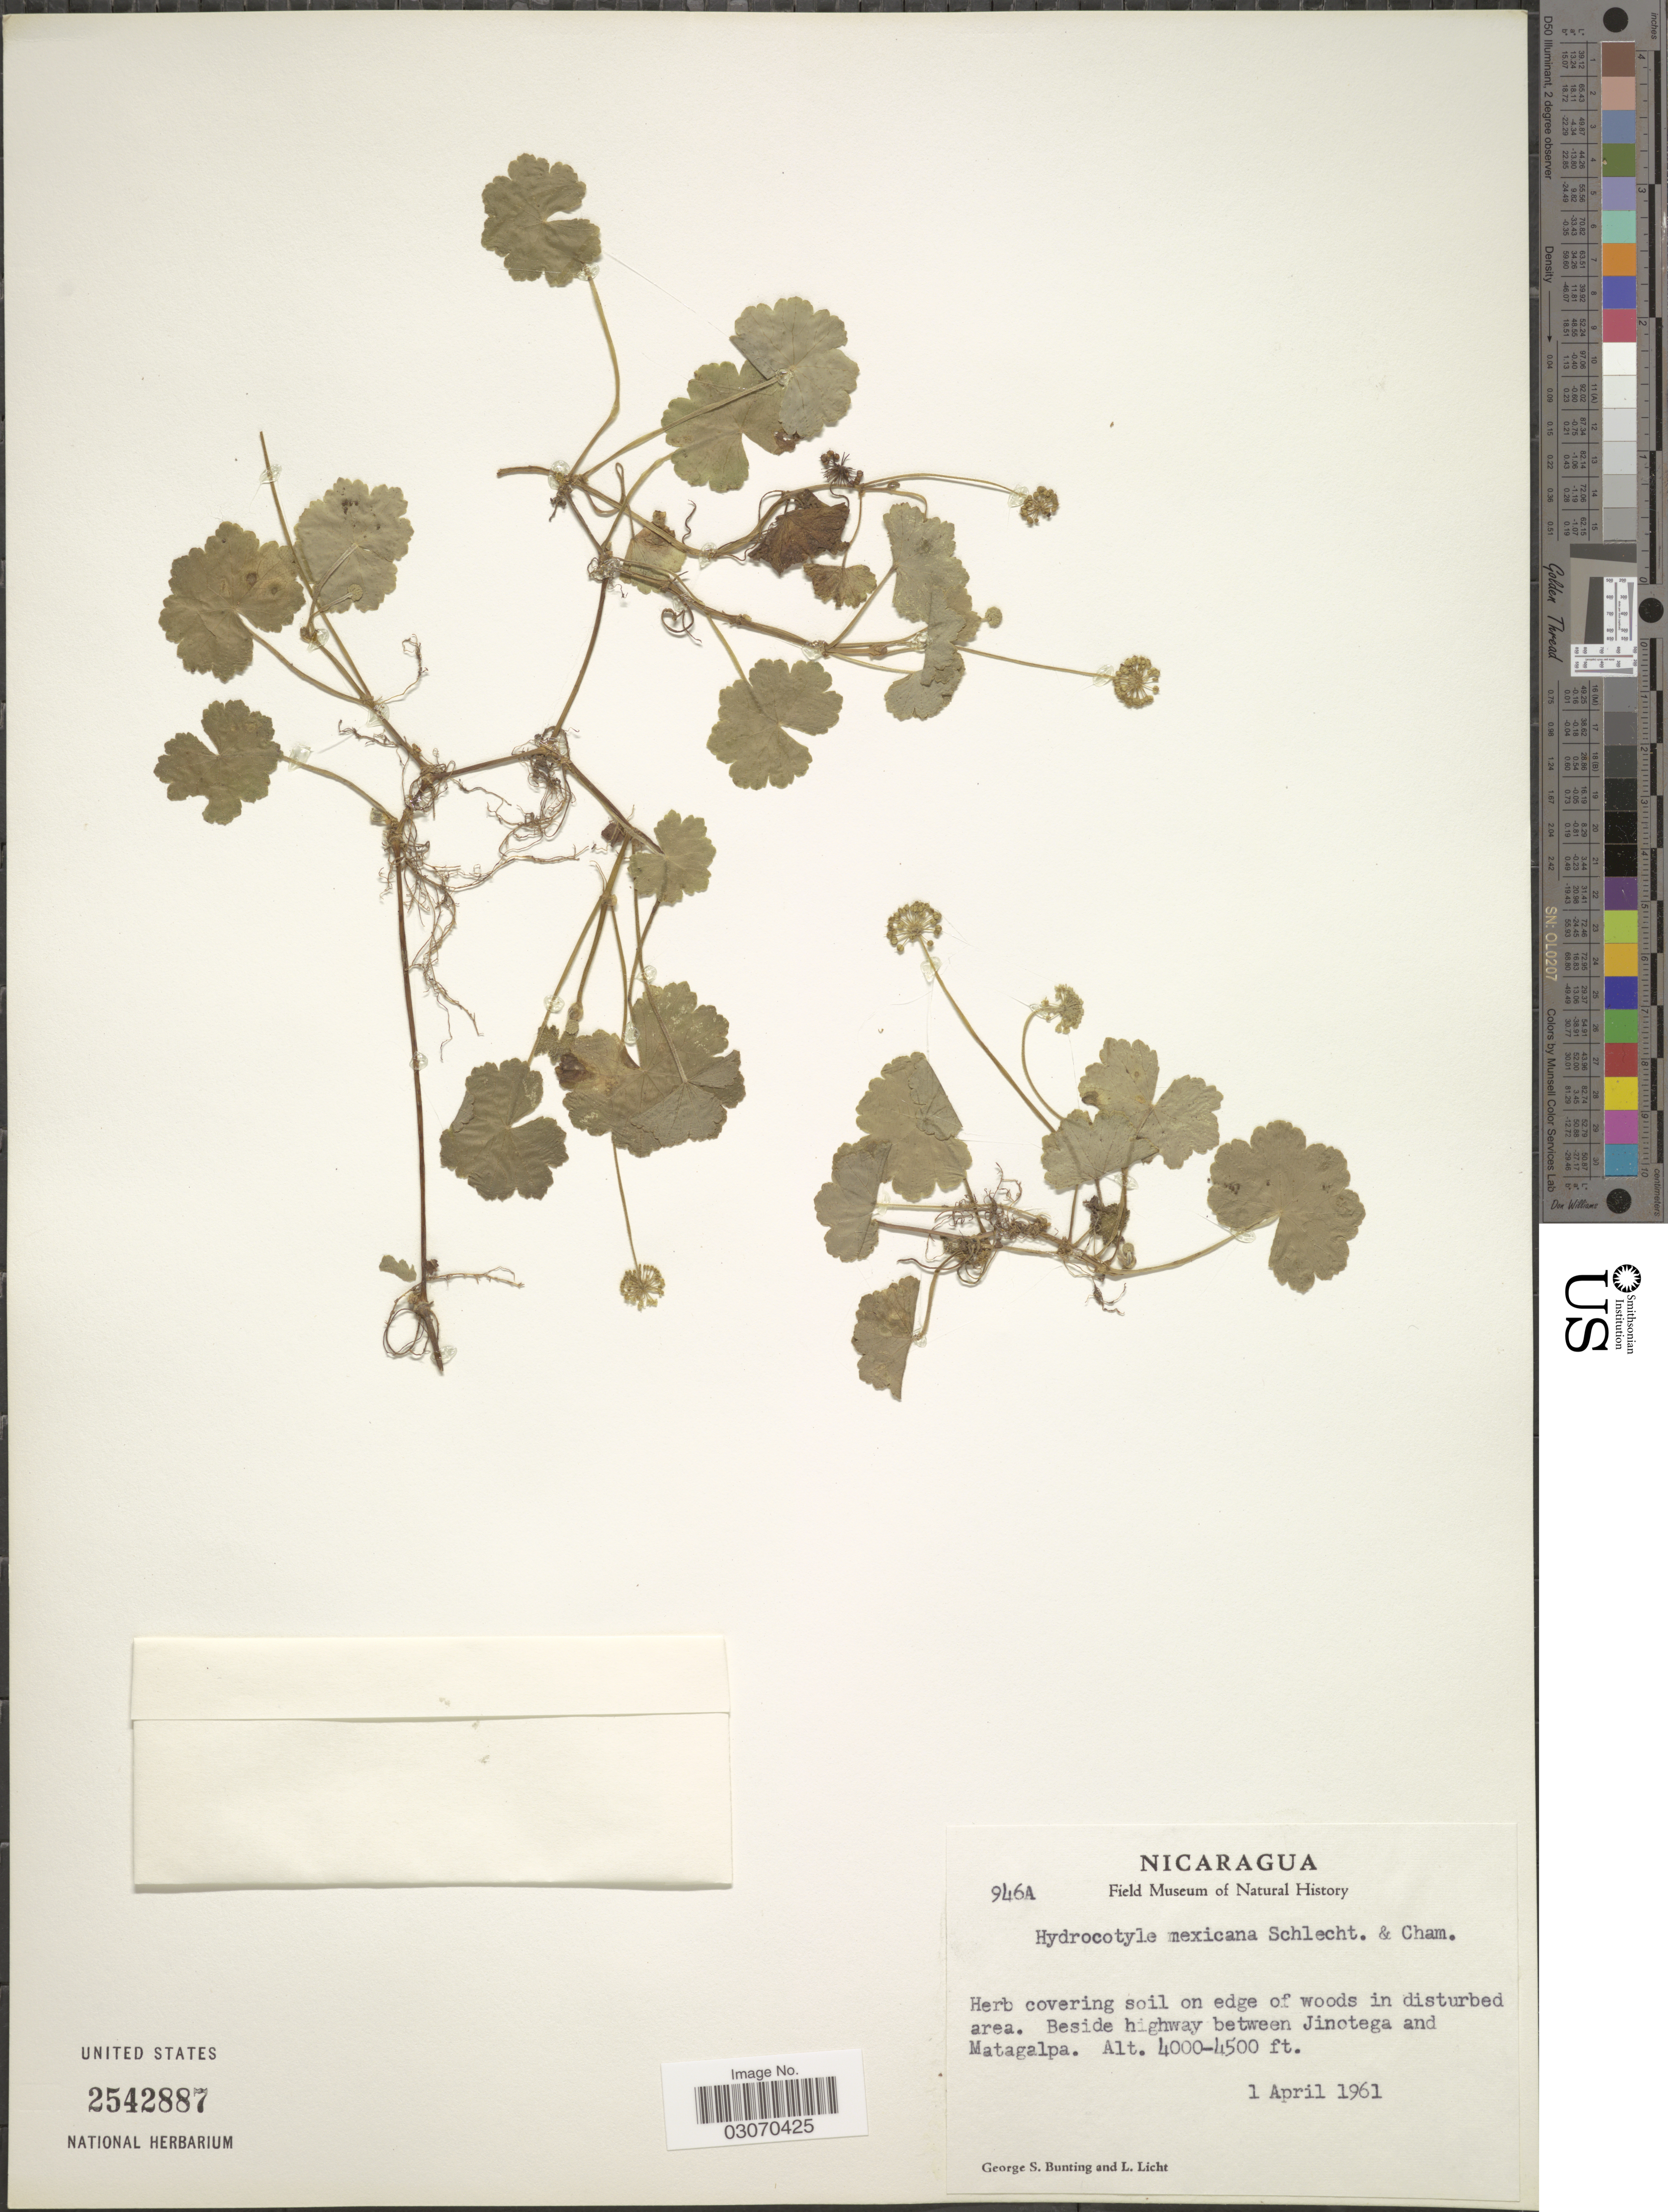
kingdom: Plantae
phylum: Tracheophyta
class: Magnoliopsida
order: Apiales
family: Araliaceae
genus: Hydrocotyle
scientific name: Hydrocotyle mexicana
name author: Schltdl. & Cham.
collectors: G. S. Bunting & L. Licht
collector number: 946A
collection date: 1961-04-01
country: Nicaragua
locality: Beside highway between Jinotega and Matagalpa.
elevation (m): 1219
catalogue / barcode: US 2542887